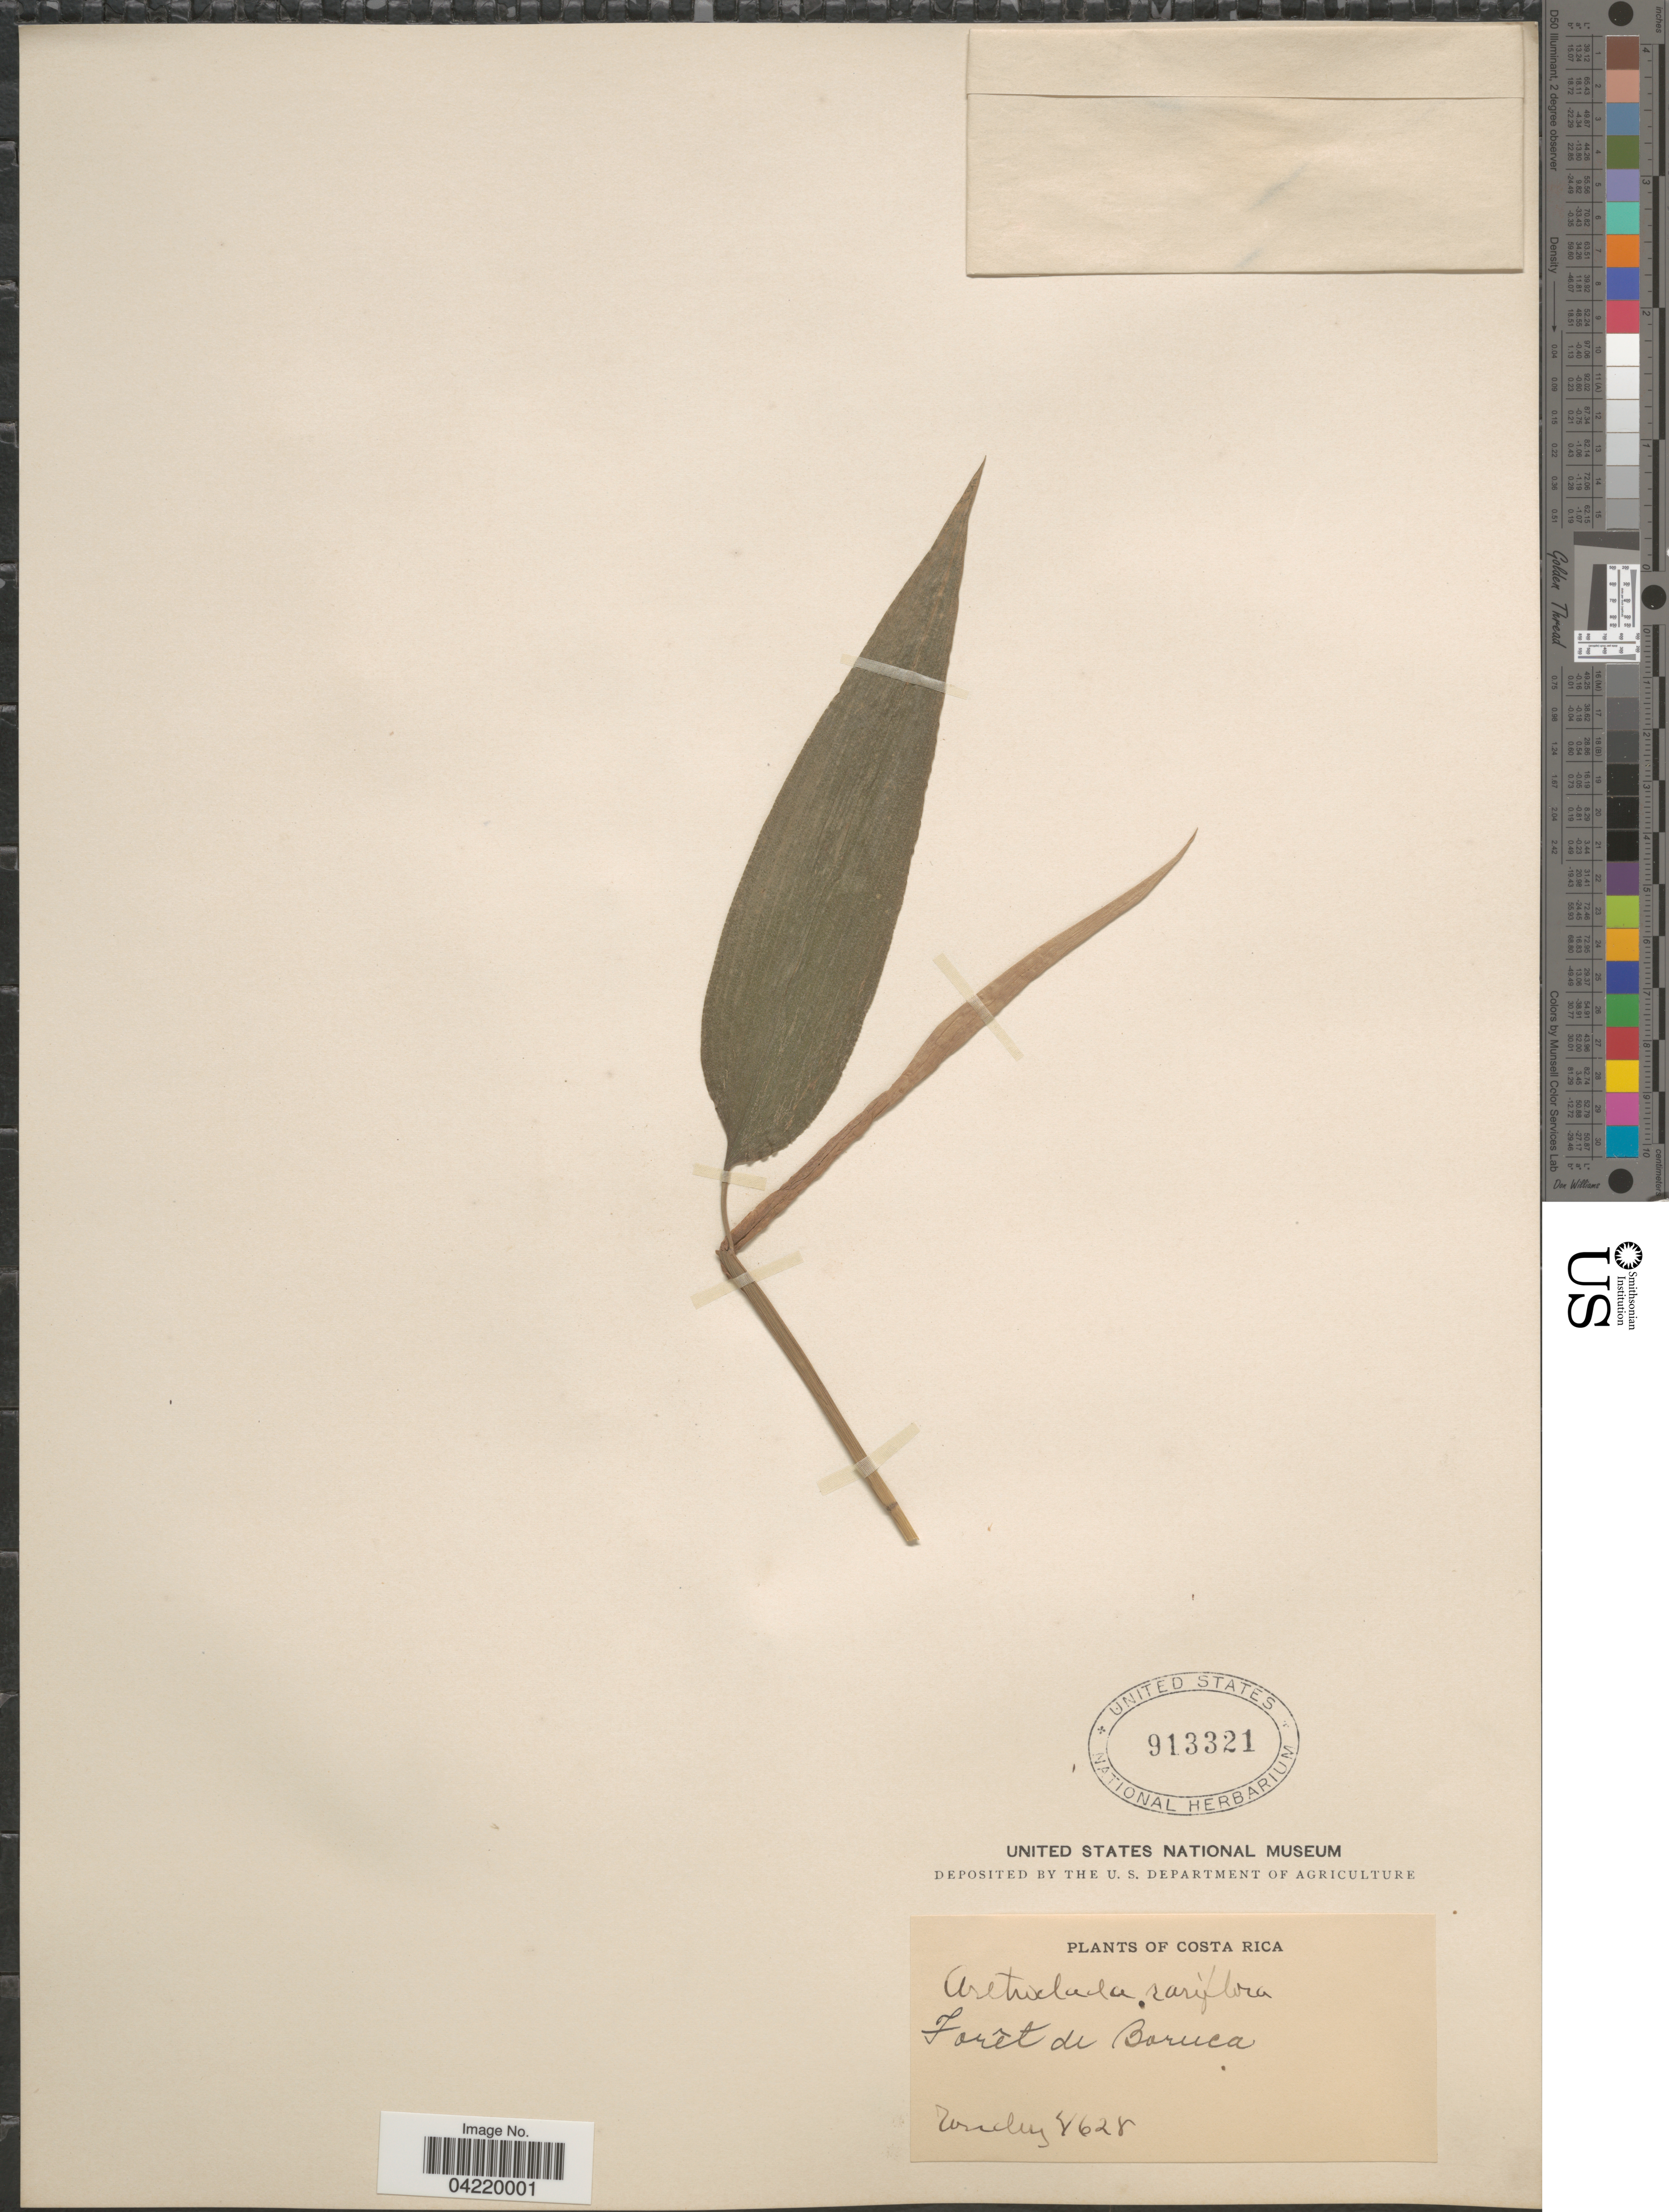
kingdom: Plantae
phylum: Tracheophyta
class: Liliopsida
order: Poales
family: Poaceae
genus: Orthoclada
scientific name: Orthoclada laxa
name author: P. Beauv.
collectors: Tonduz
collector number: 4628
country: Costa Rica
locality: Forêt de Boruca.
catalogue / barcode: US 913321